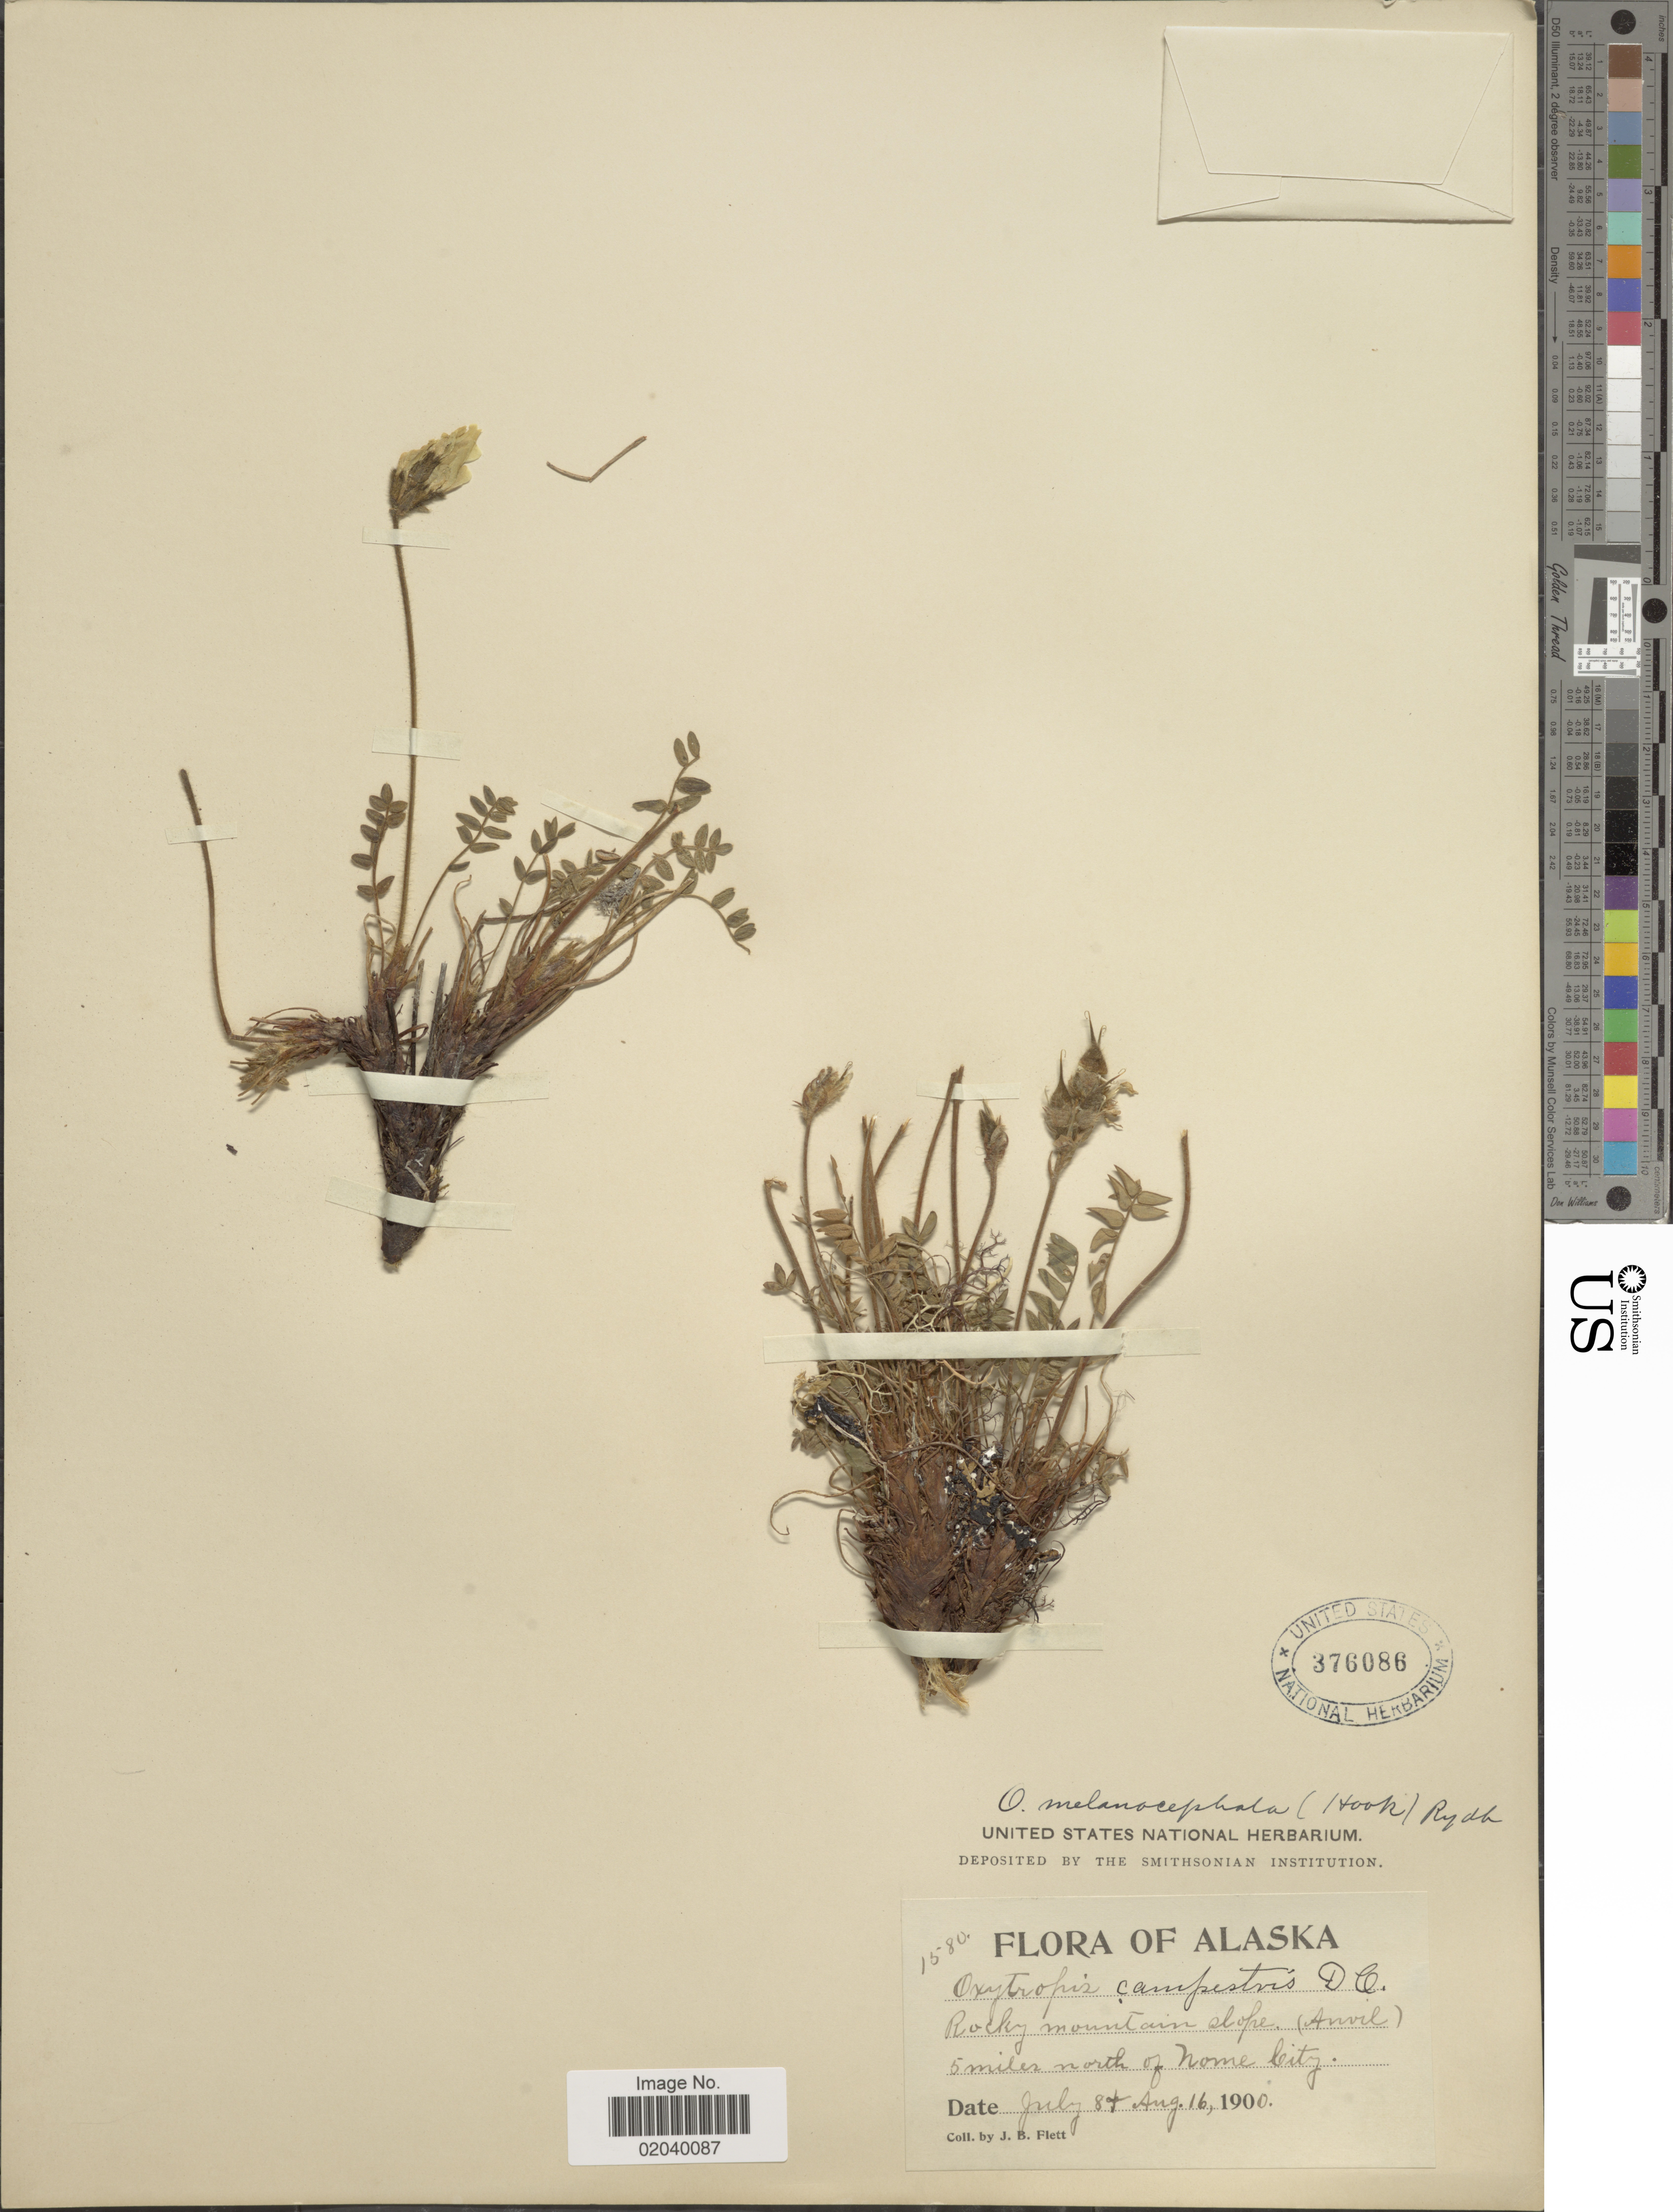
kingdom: Plantae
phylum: Tracheophyta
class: Magnoliopsida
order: Fabales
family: Fabaceae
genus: Oxytropis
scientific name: Oxytropis maydelliana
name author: Trautv.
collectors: J. Flett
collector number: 1580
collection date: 1900-07-08/1900-08-16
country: United States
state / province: Alaska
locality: Rocky Mountain slope (Anvil) 5 miles north of Nome City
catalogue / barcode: US 376086